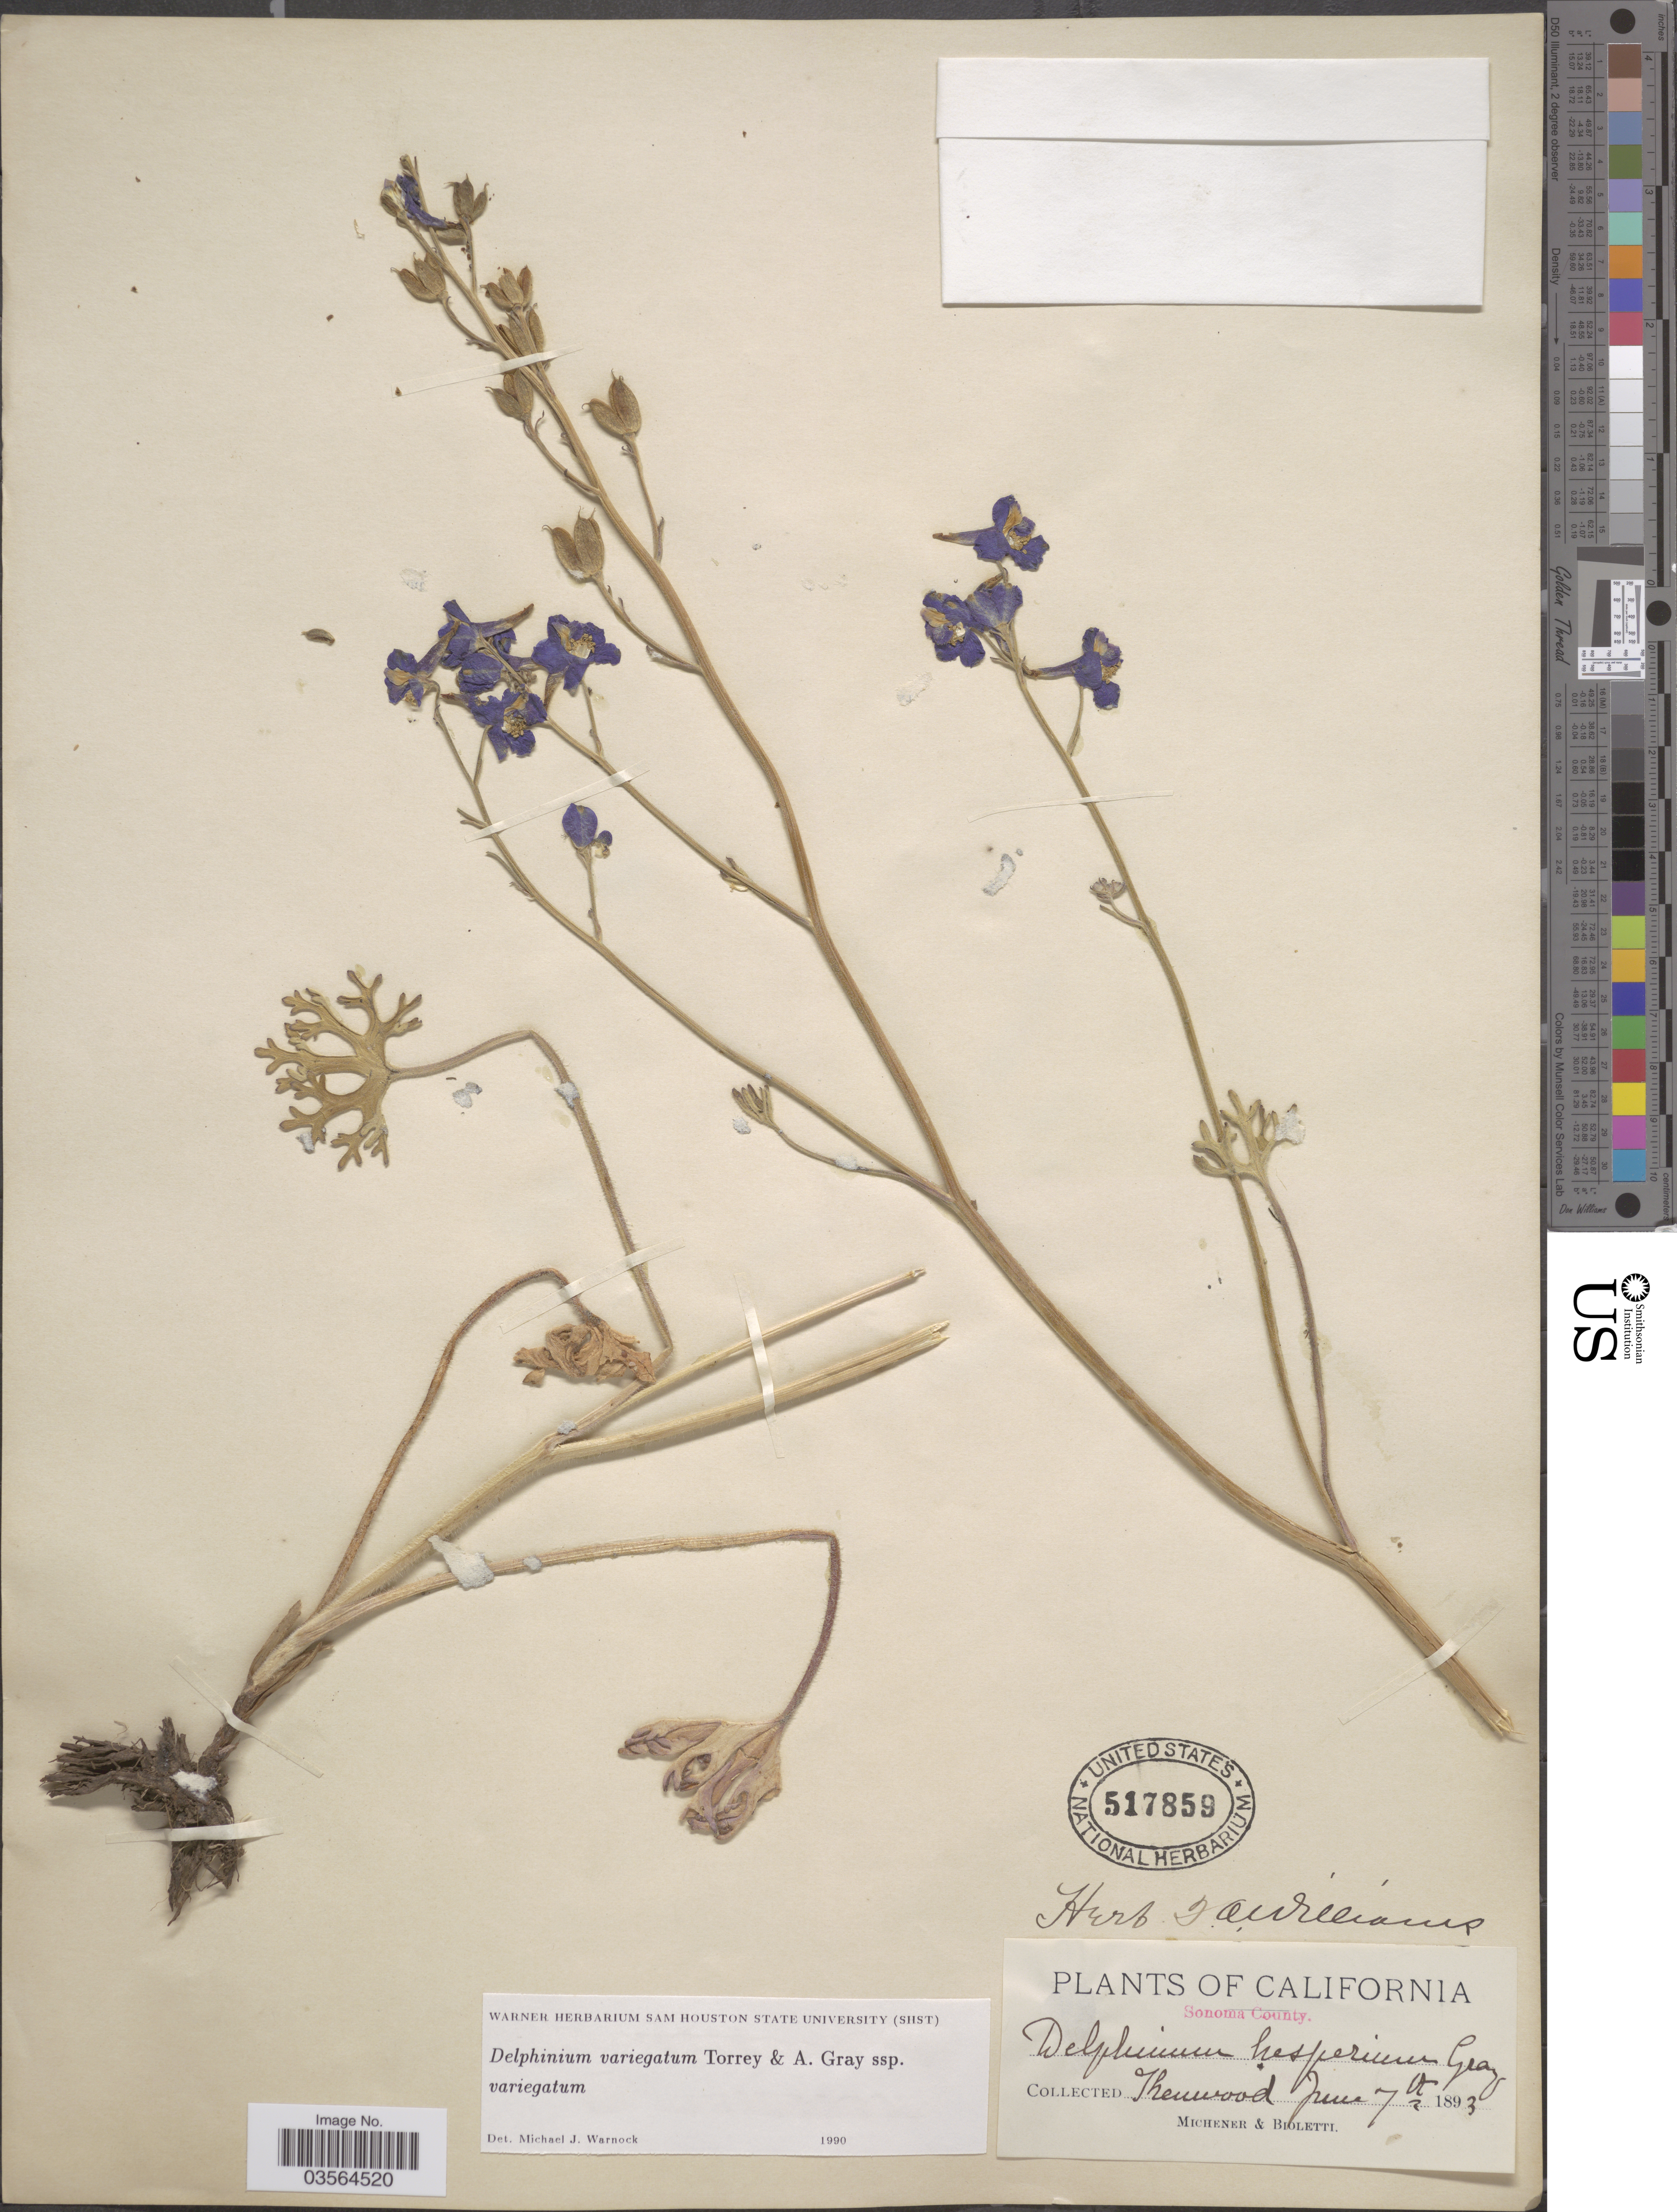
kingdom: Plantae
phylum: Tracheophyta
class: Magnoliopsida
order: Ranunculales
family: Ranunculaceae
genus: Delphinium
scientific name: Delphinium variegatum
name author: Torr. & A. Gray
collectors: -. Michener & -- Bioletti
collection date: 1893-06-07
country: United States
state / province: California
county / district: Sonoma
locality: Sonoma County. Kenwood.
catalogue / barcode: US 517859